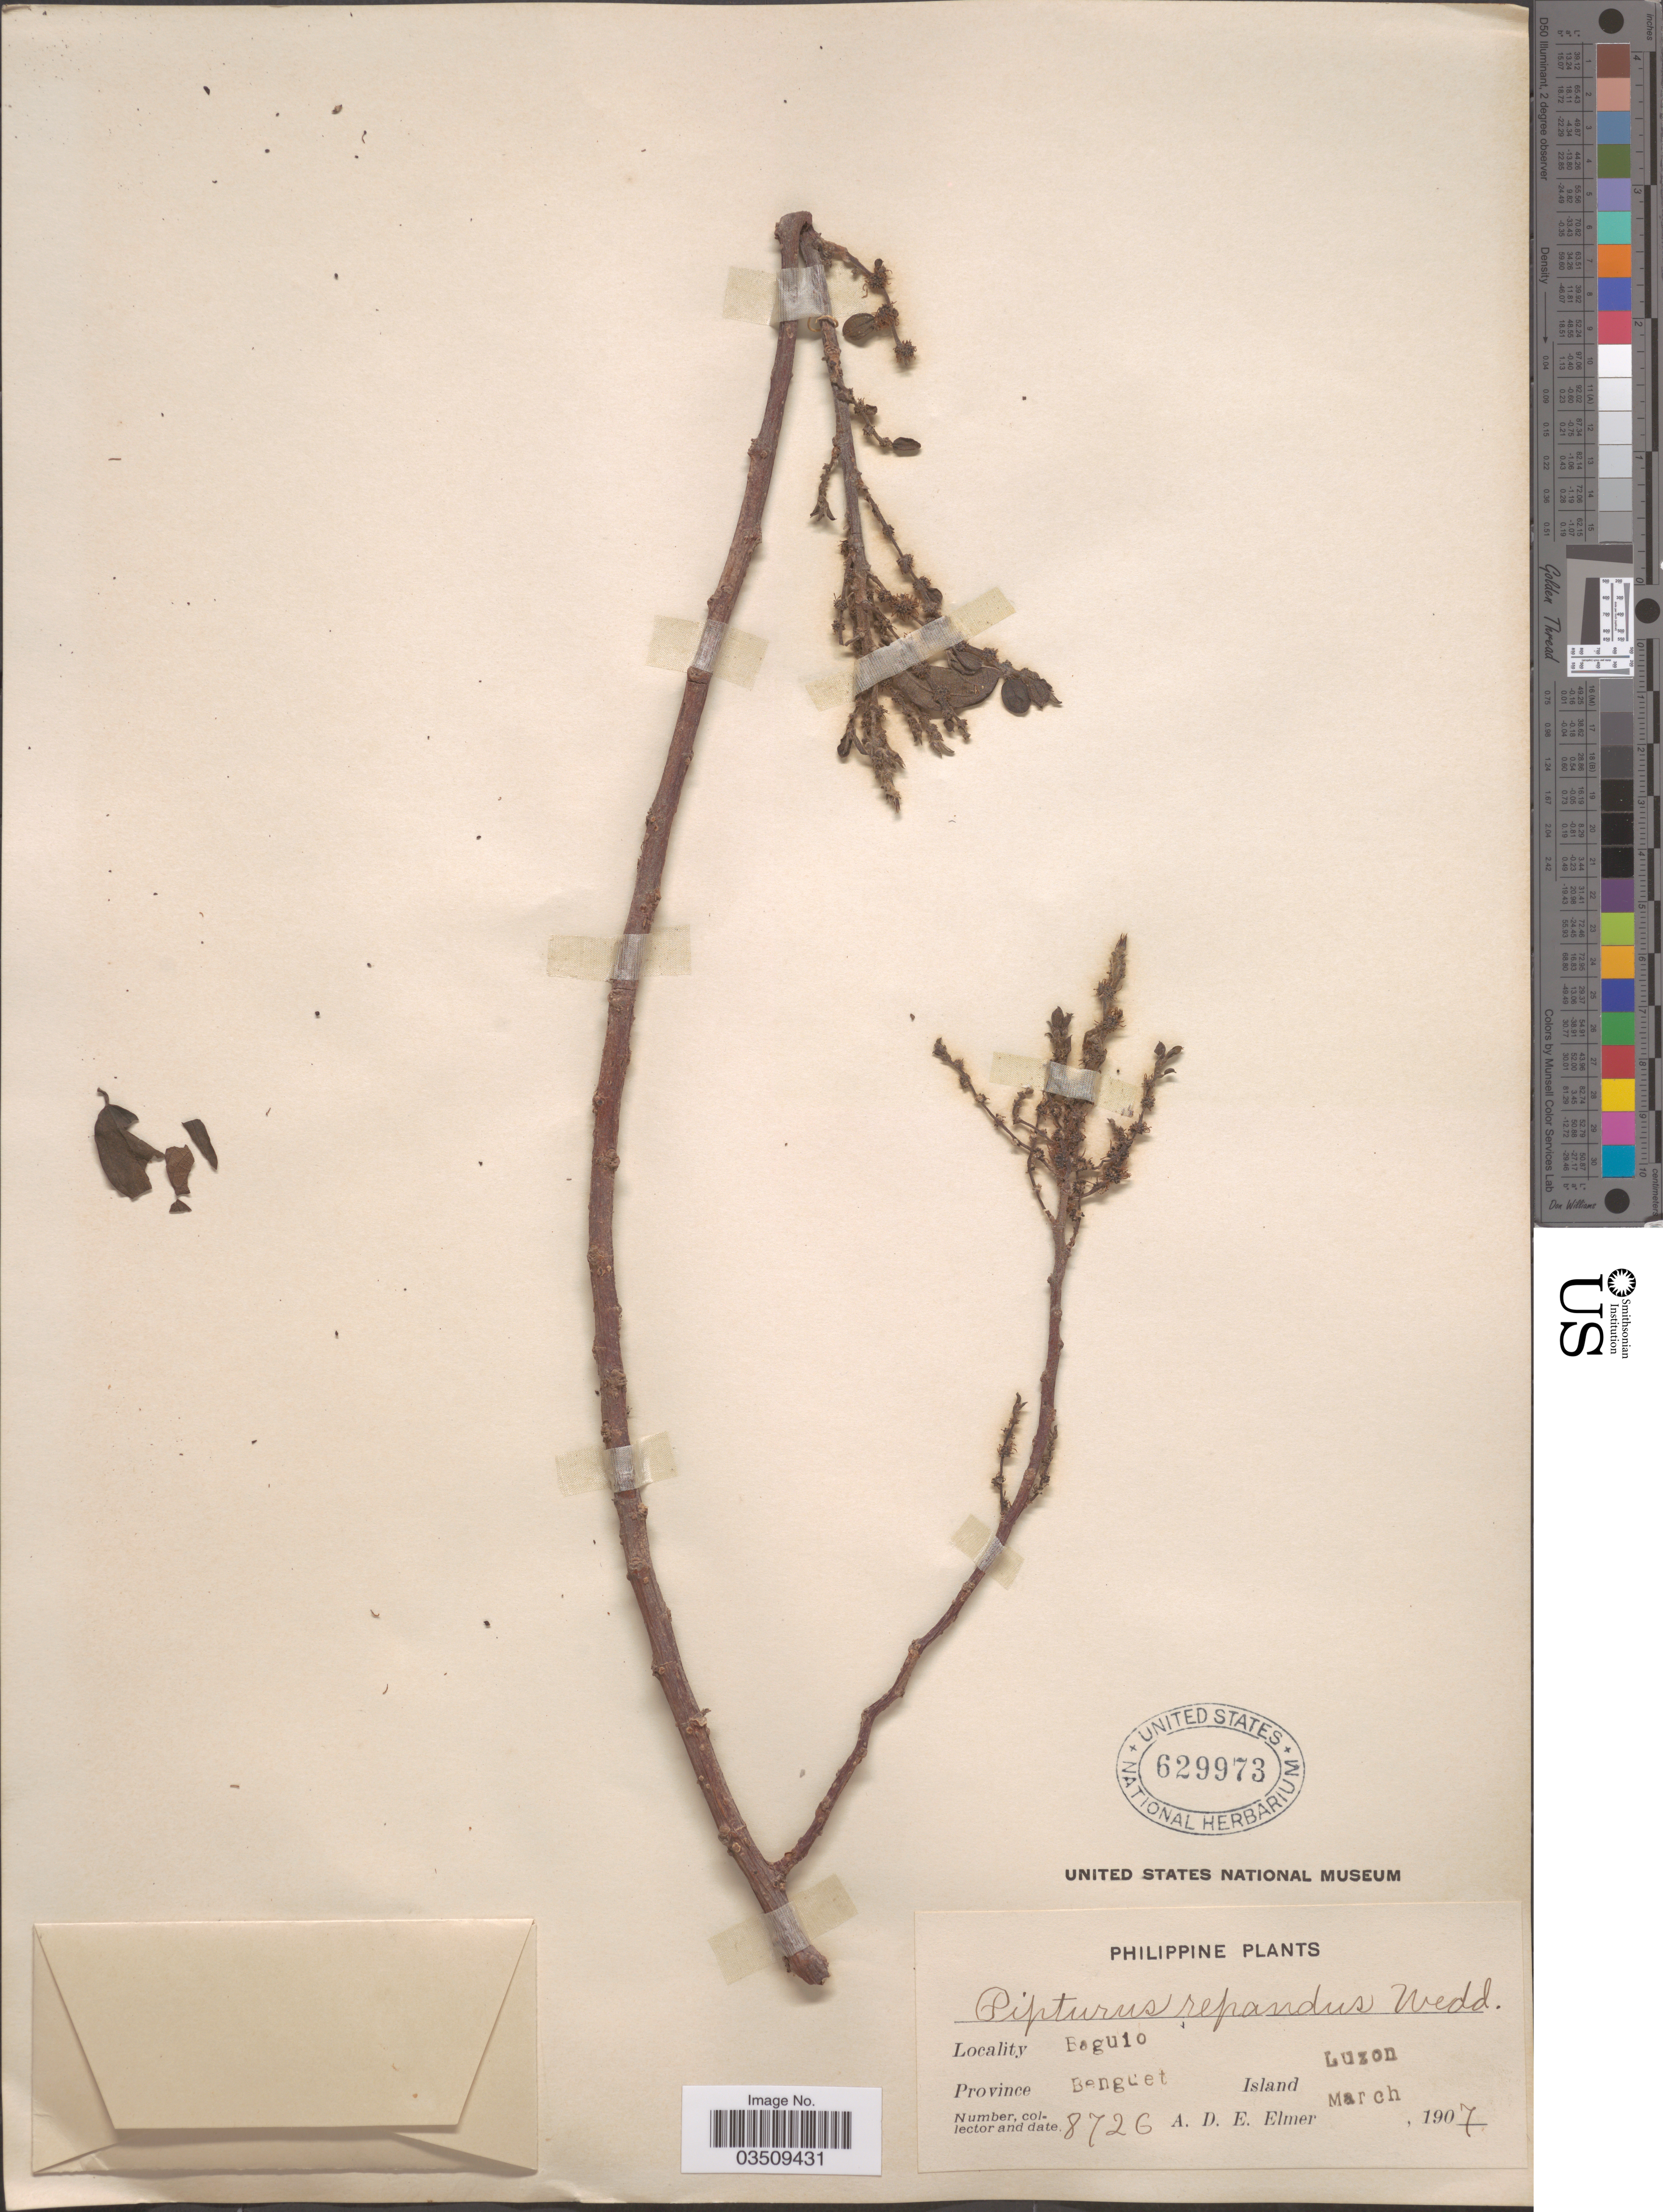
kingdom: Plantae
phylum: Tracheophyta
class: Magnoliopsida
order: Rosales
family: Urticaceae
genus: Nothocnide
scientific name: Nothocnide repanda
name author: (Blume) Blume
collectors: A. D. E. Elmer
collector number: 8726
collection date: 1907-03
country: Philippines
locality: Baguio, Province Benguet, Island Luzon.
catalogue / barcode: US 629973